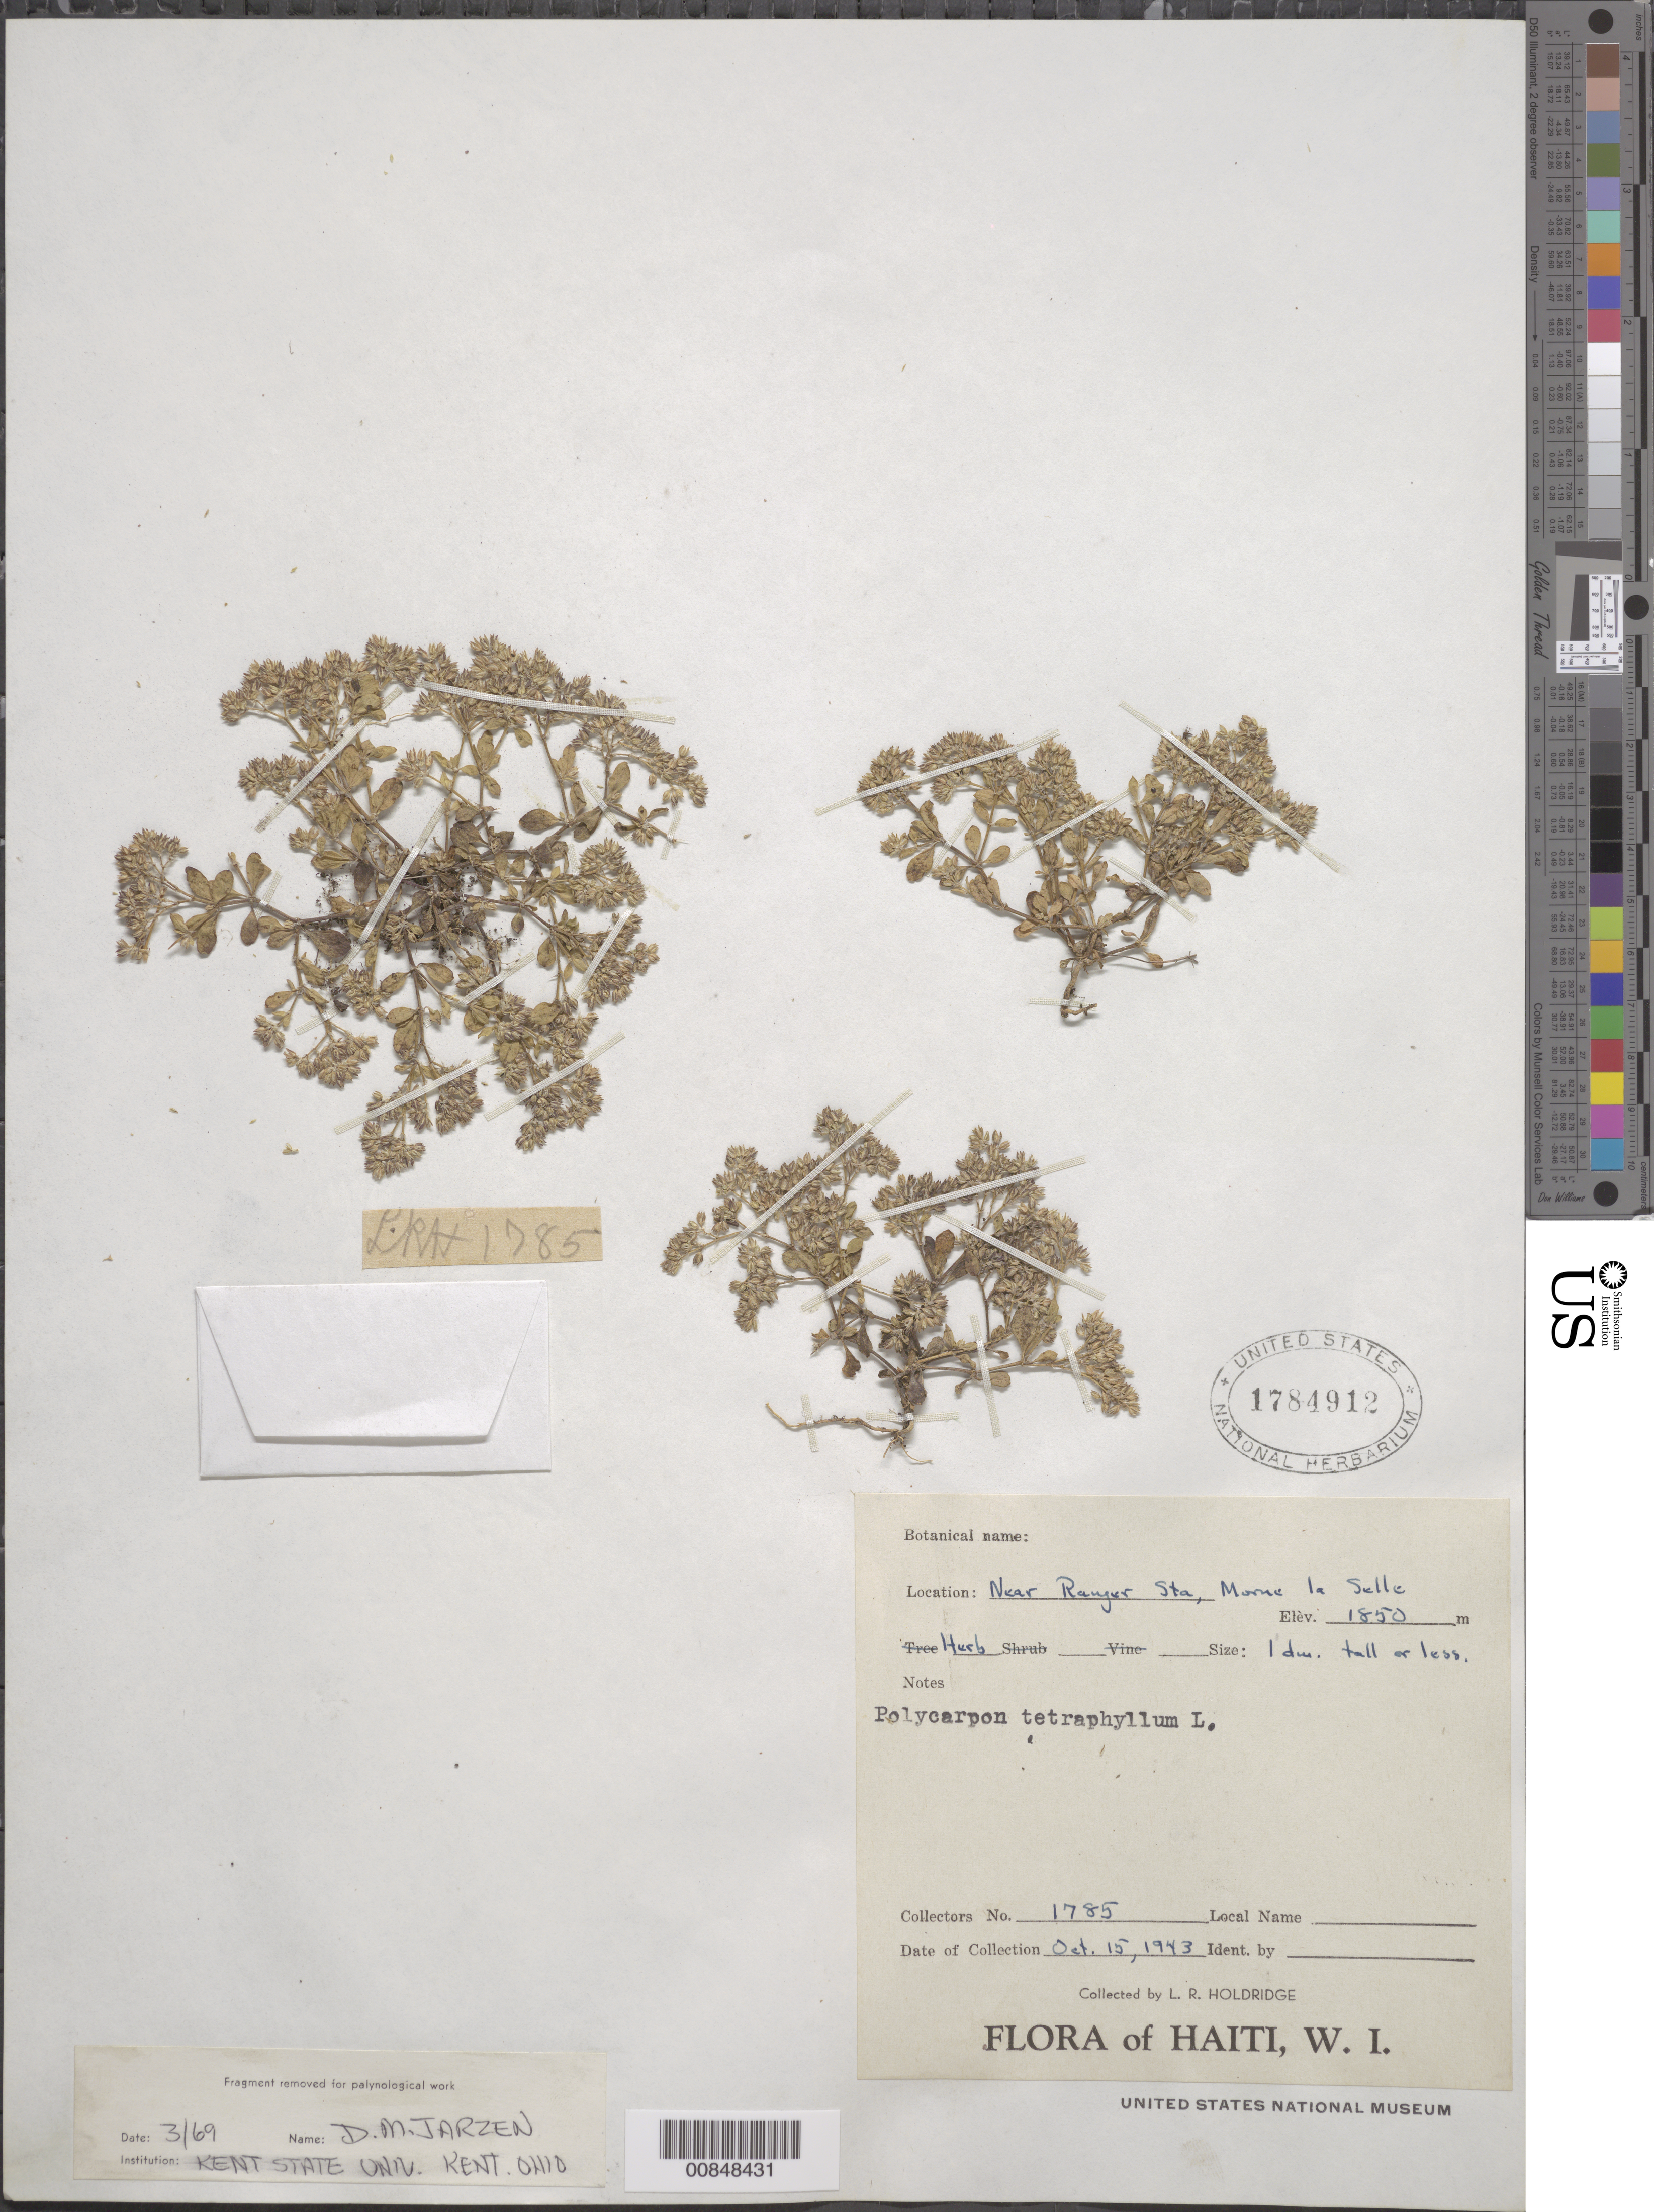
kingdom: Plantae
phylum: Tracheophyta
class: Magnoliopsida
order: Caryophyllales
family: Caryophyllaceae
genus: Polycarpon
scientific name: Polycarpon tetraphyllum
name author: (L.) L.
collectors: L. Holdridge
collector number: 1785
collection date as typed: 15 Oct 1943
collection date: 1943-10-15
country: Haiti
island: Hispaniola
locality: Near Ranger Sta., Morne la Selle.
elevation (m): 1850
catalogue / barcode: US 1784912